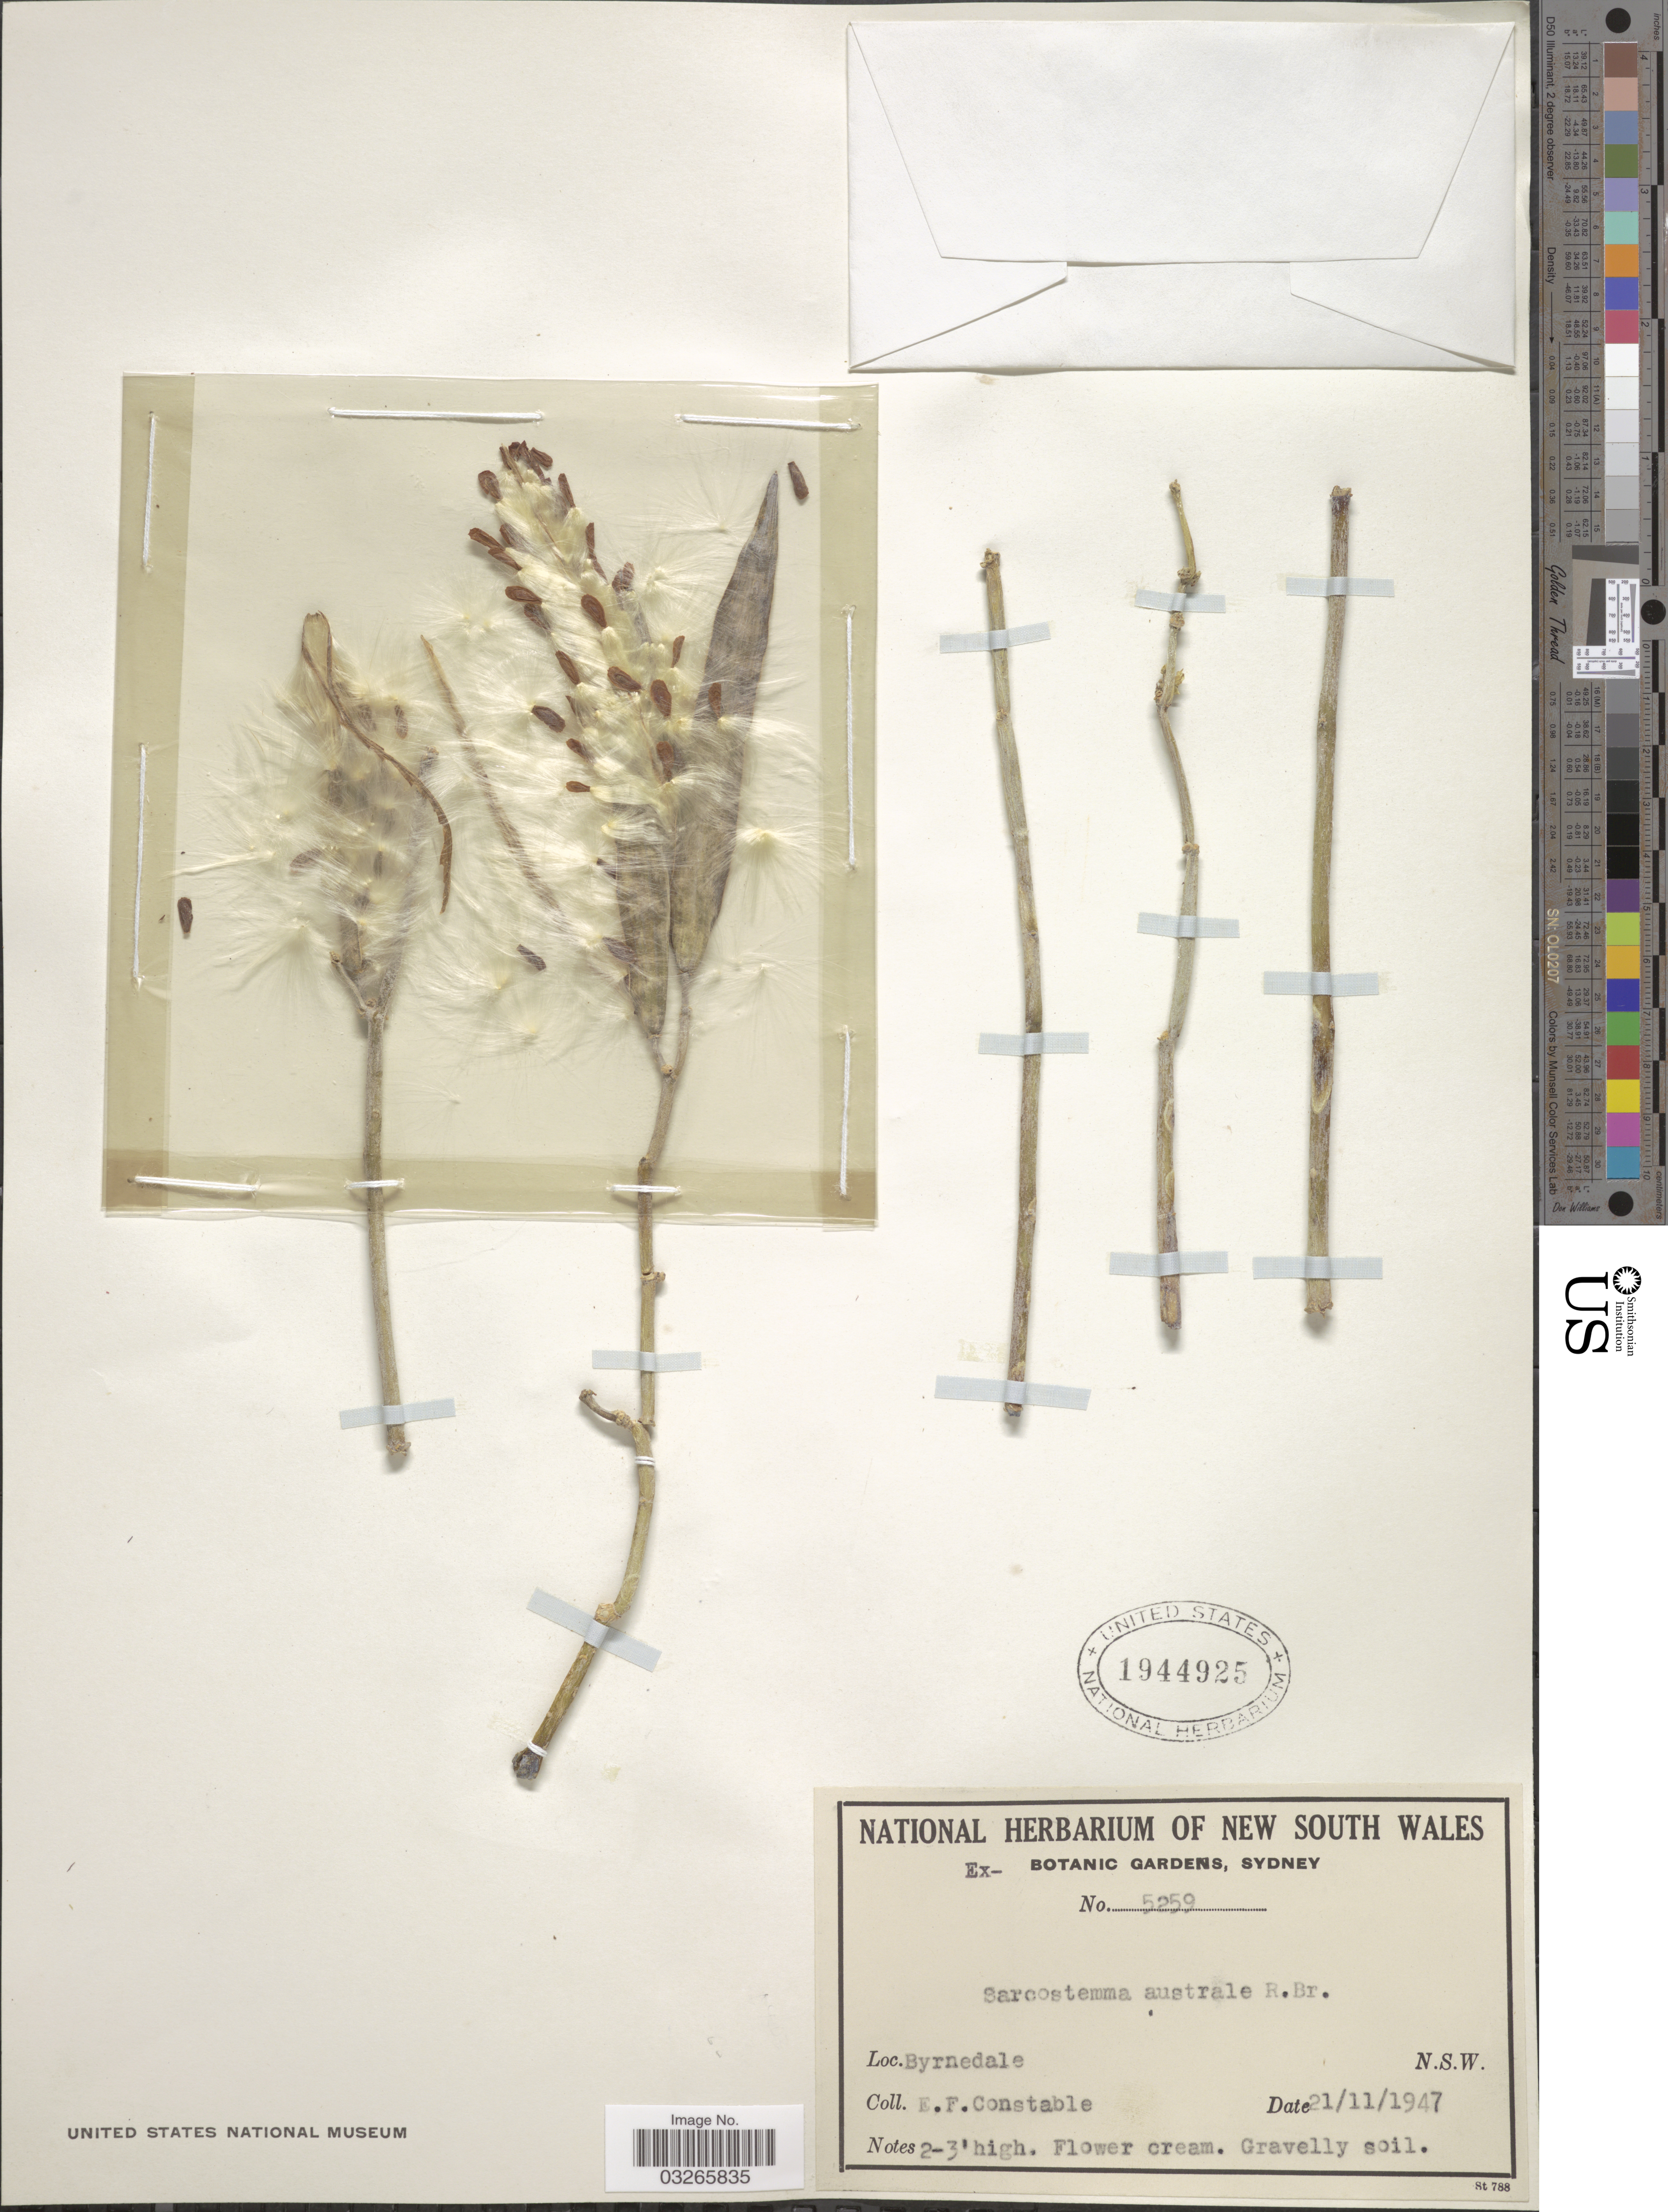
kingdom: Plantae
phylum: Tracheophyta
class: Magnoliopsida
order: Gentianales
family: Apocynaceae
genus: Sarcostemma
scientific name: Sarcostemma viminale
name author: (Linn) R. Br.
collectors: E. F. Constable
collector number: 5259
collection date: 1947-11-21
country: Australia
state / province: New South Wales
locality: Byrnedale.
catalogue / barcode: US 1944925